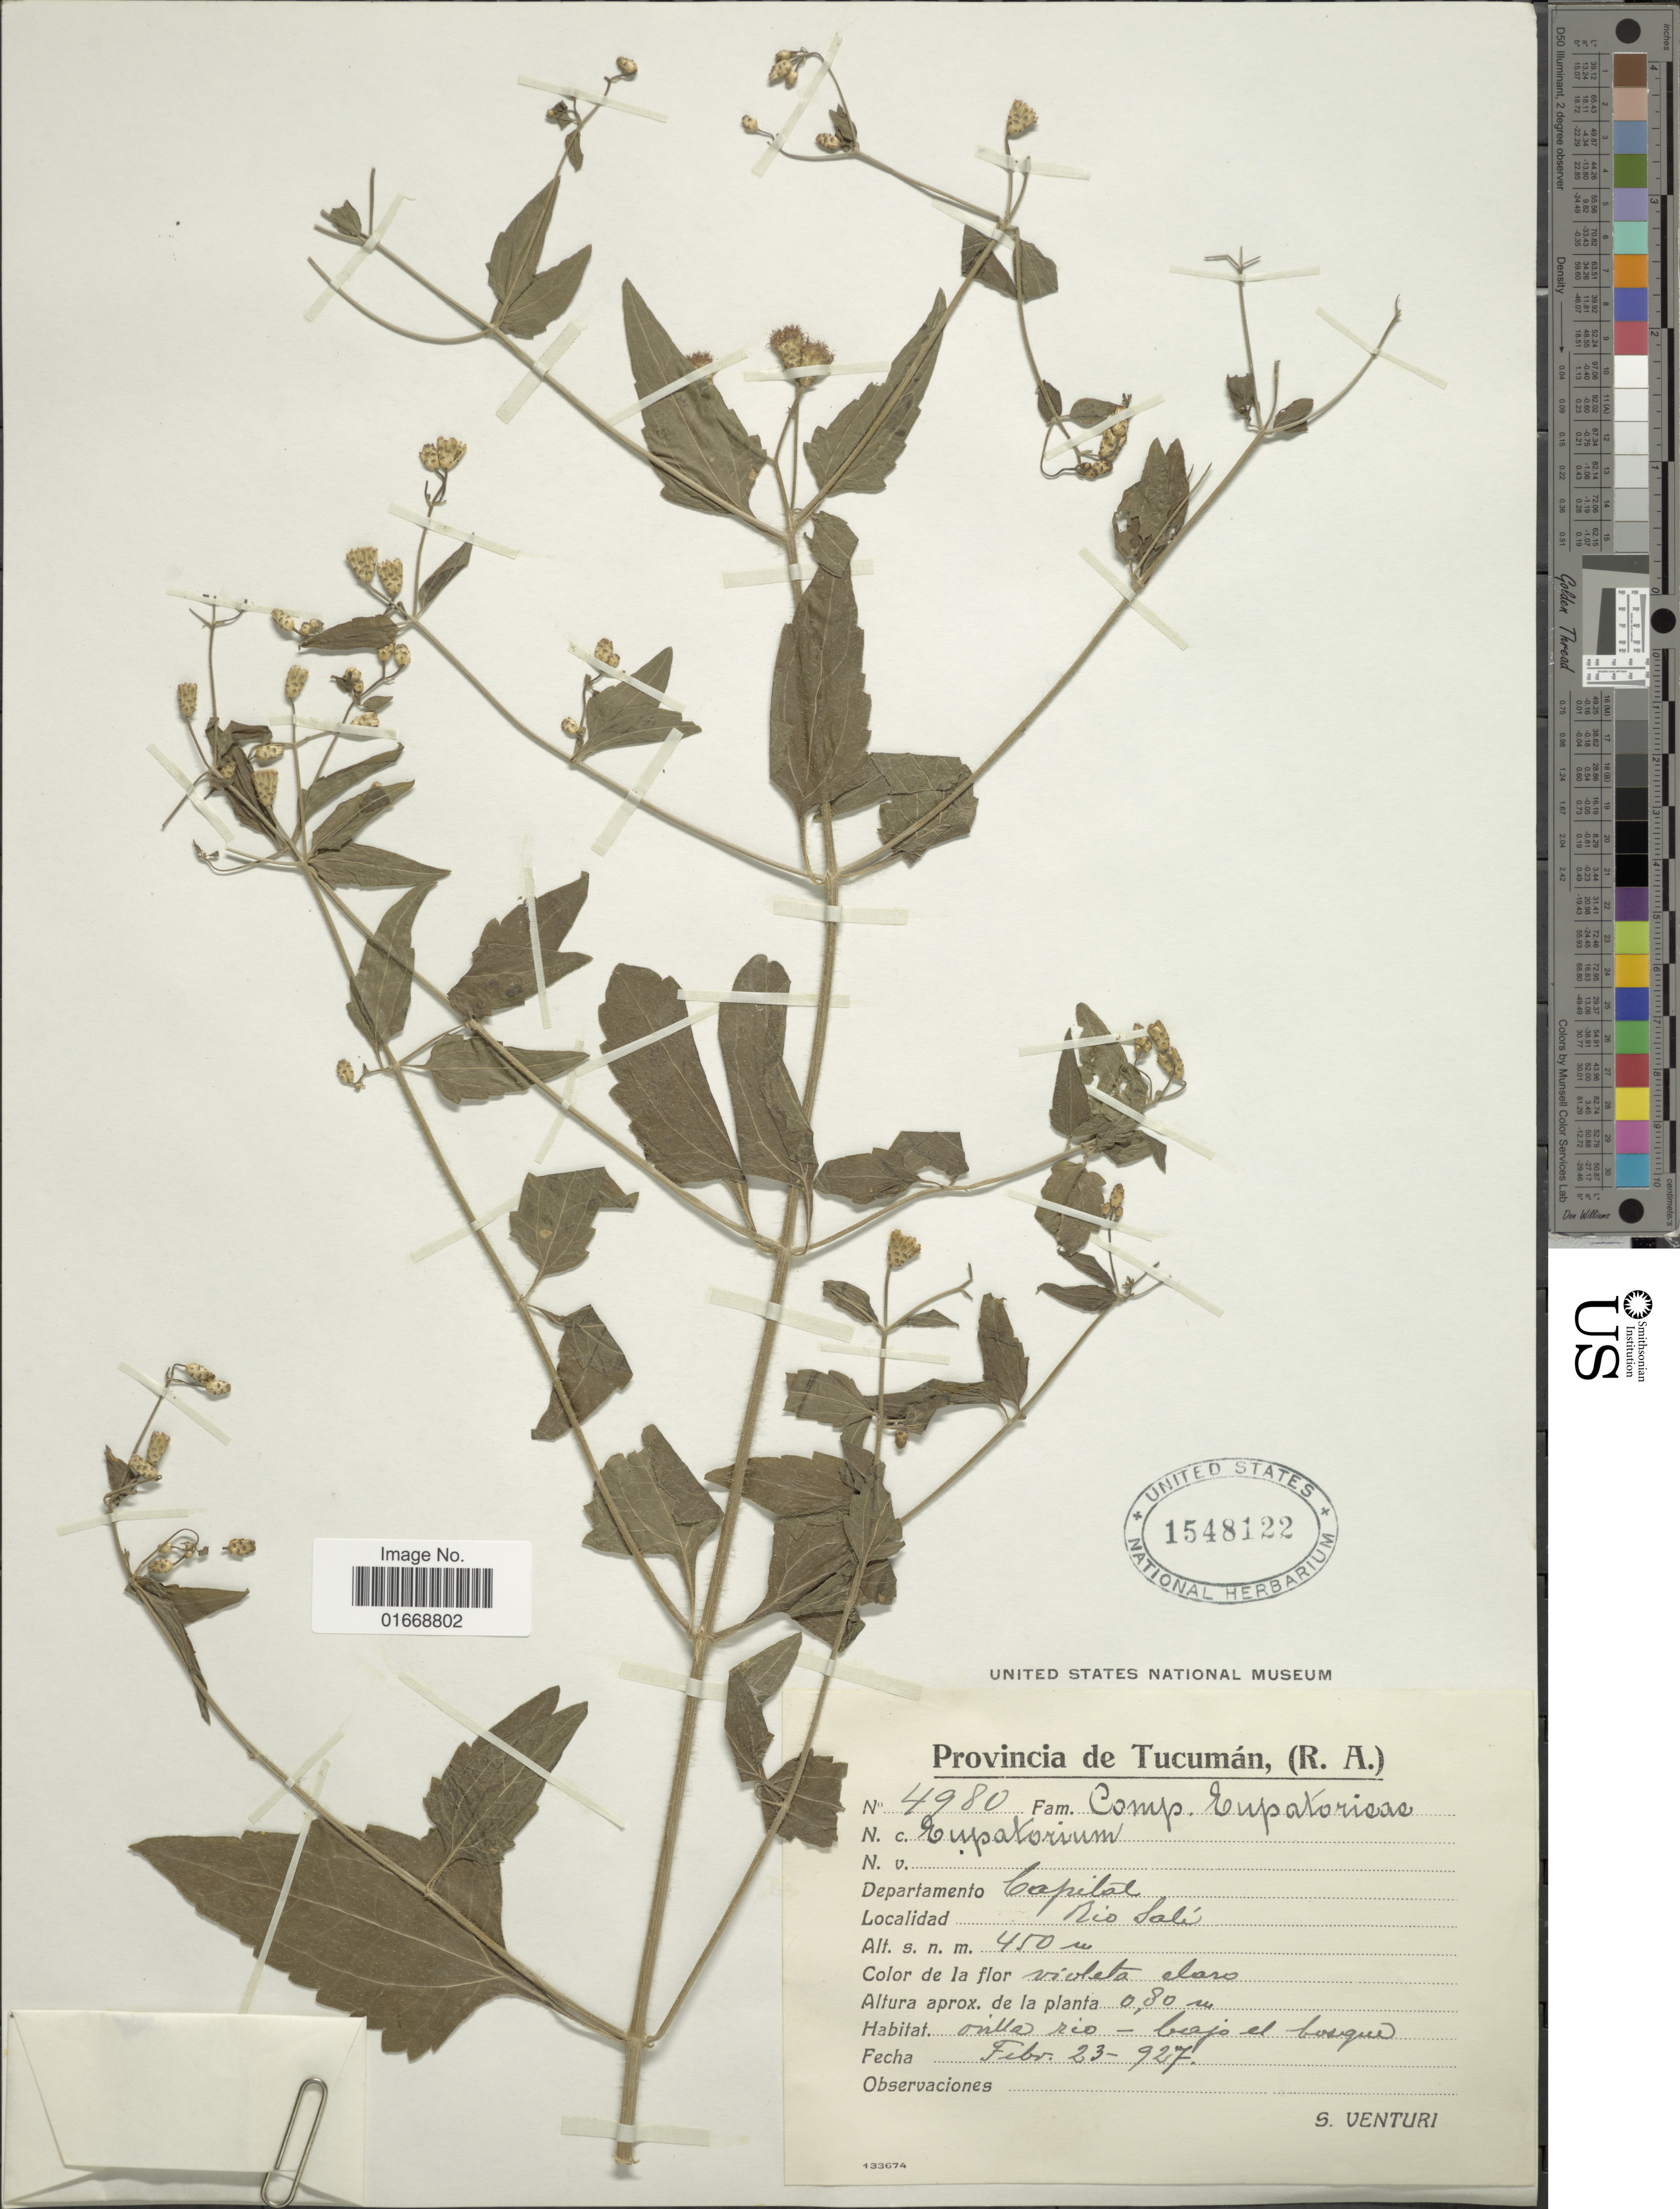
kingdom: Plantae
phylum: Tracheophyta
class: Magnoliopsida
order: Asterales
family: Asteraceae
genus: Chromolaena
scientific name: Chromolaena squarroso-ramosa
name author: (Hieron.) R.M. King & H. Rob.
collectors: S. Venturi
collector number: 4980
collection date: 1927-02-23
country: Argentina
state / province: Tucuman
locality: Departamento Capital, Rio Sali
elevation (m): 450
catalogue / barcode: US 1548122